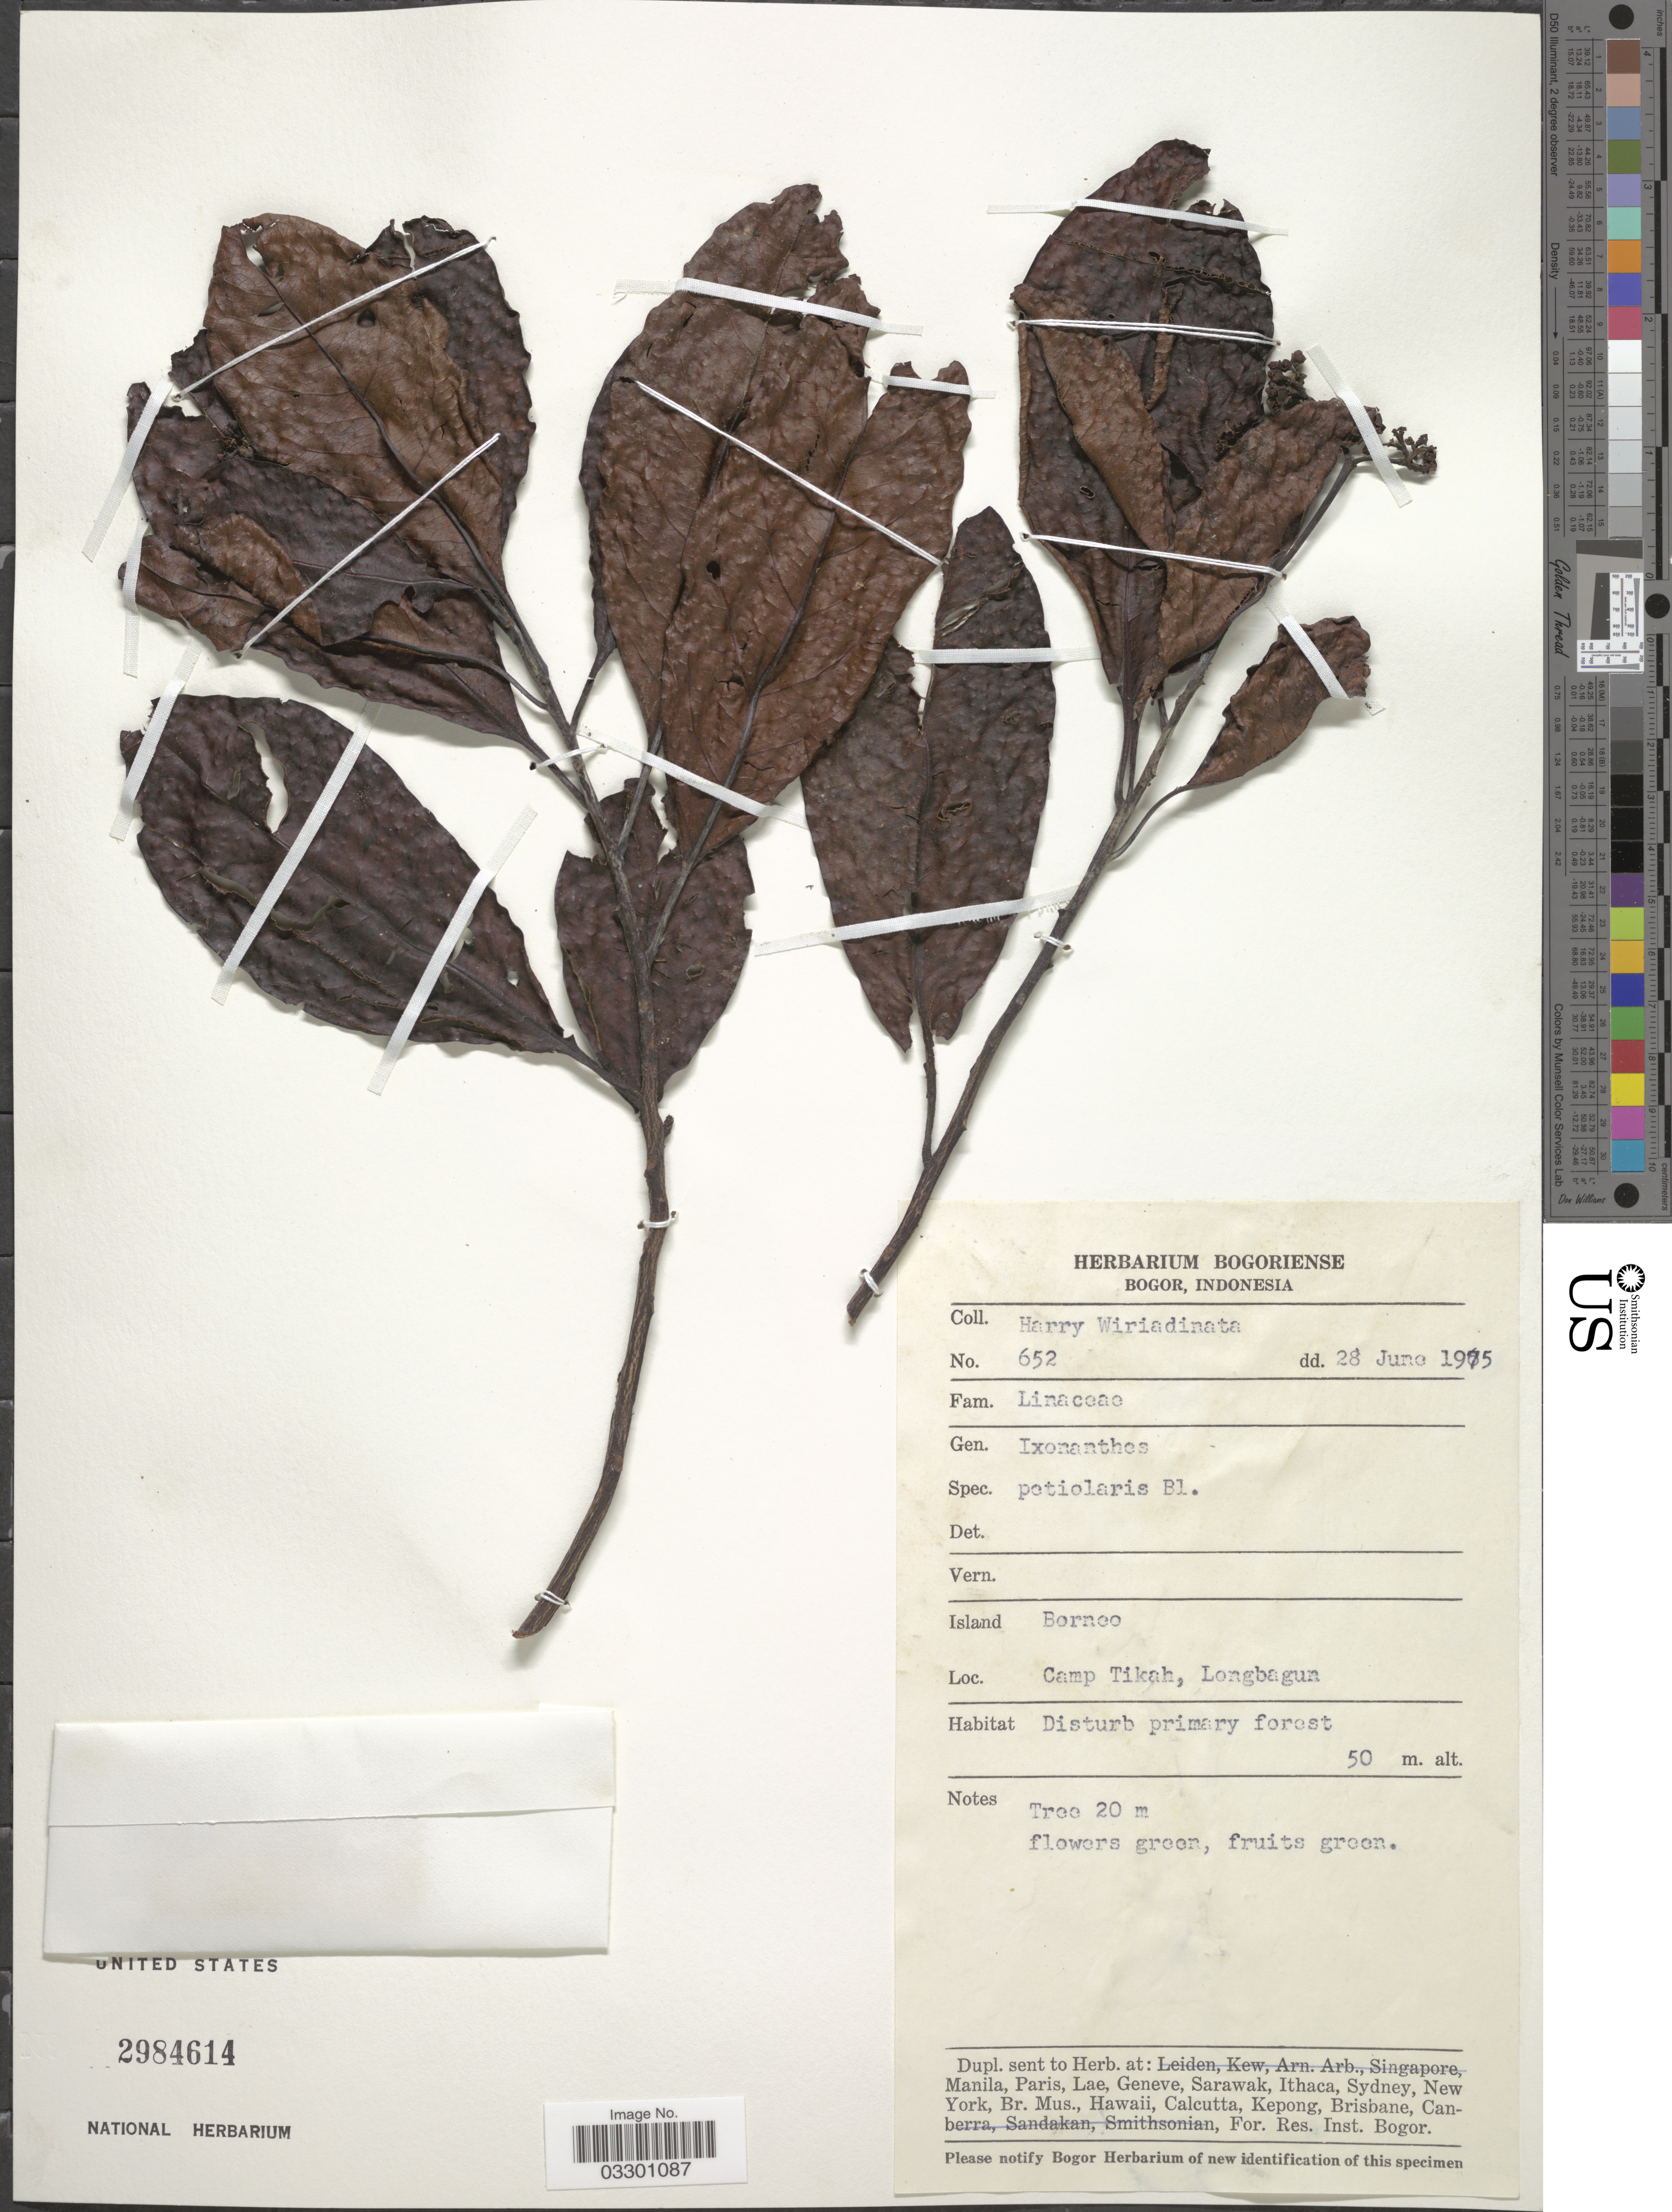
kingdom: Plantae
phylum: Tracheophyta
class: Magnoliopsida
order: Malpighiales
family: Ixonanthaceae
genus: Ixonanthes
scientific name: Ixonanthes petiolaris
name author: Blume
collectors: H. Wiriadinata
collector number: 652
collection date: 1975-06-28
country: Indonesia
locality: Island Borneo. Camp Tikah, Longbagun.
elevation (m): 50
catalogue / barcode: US 2984614